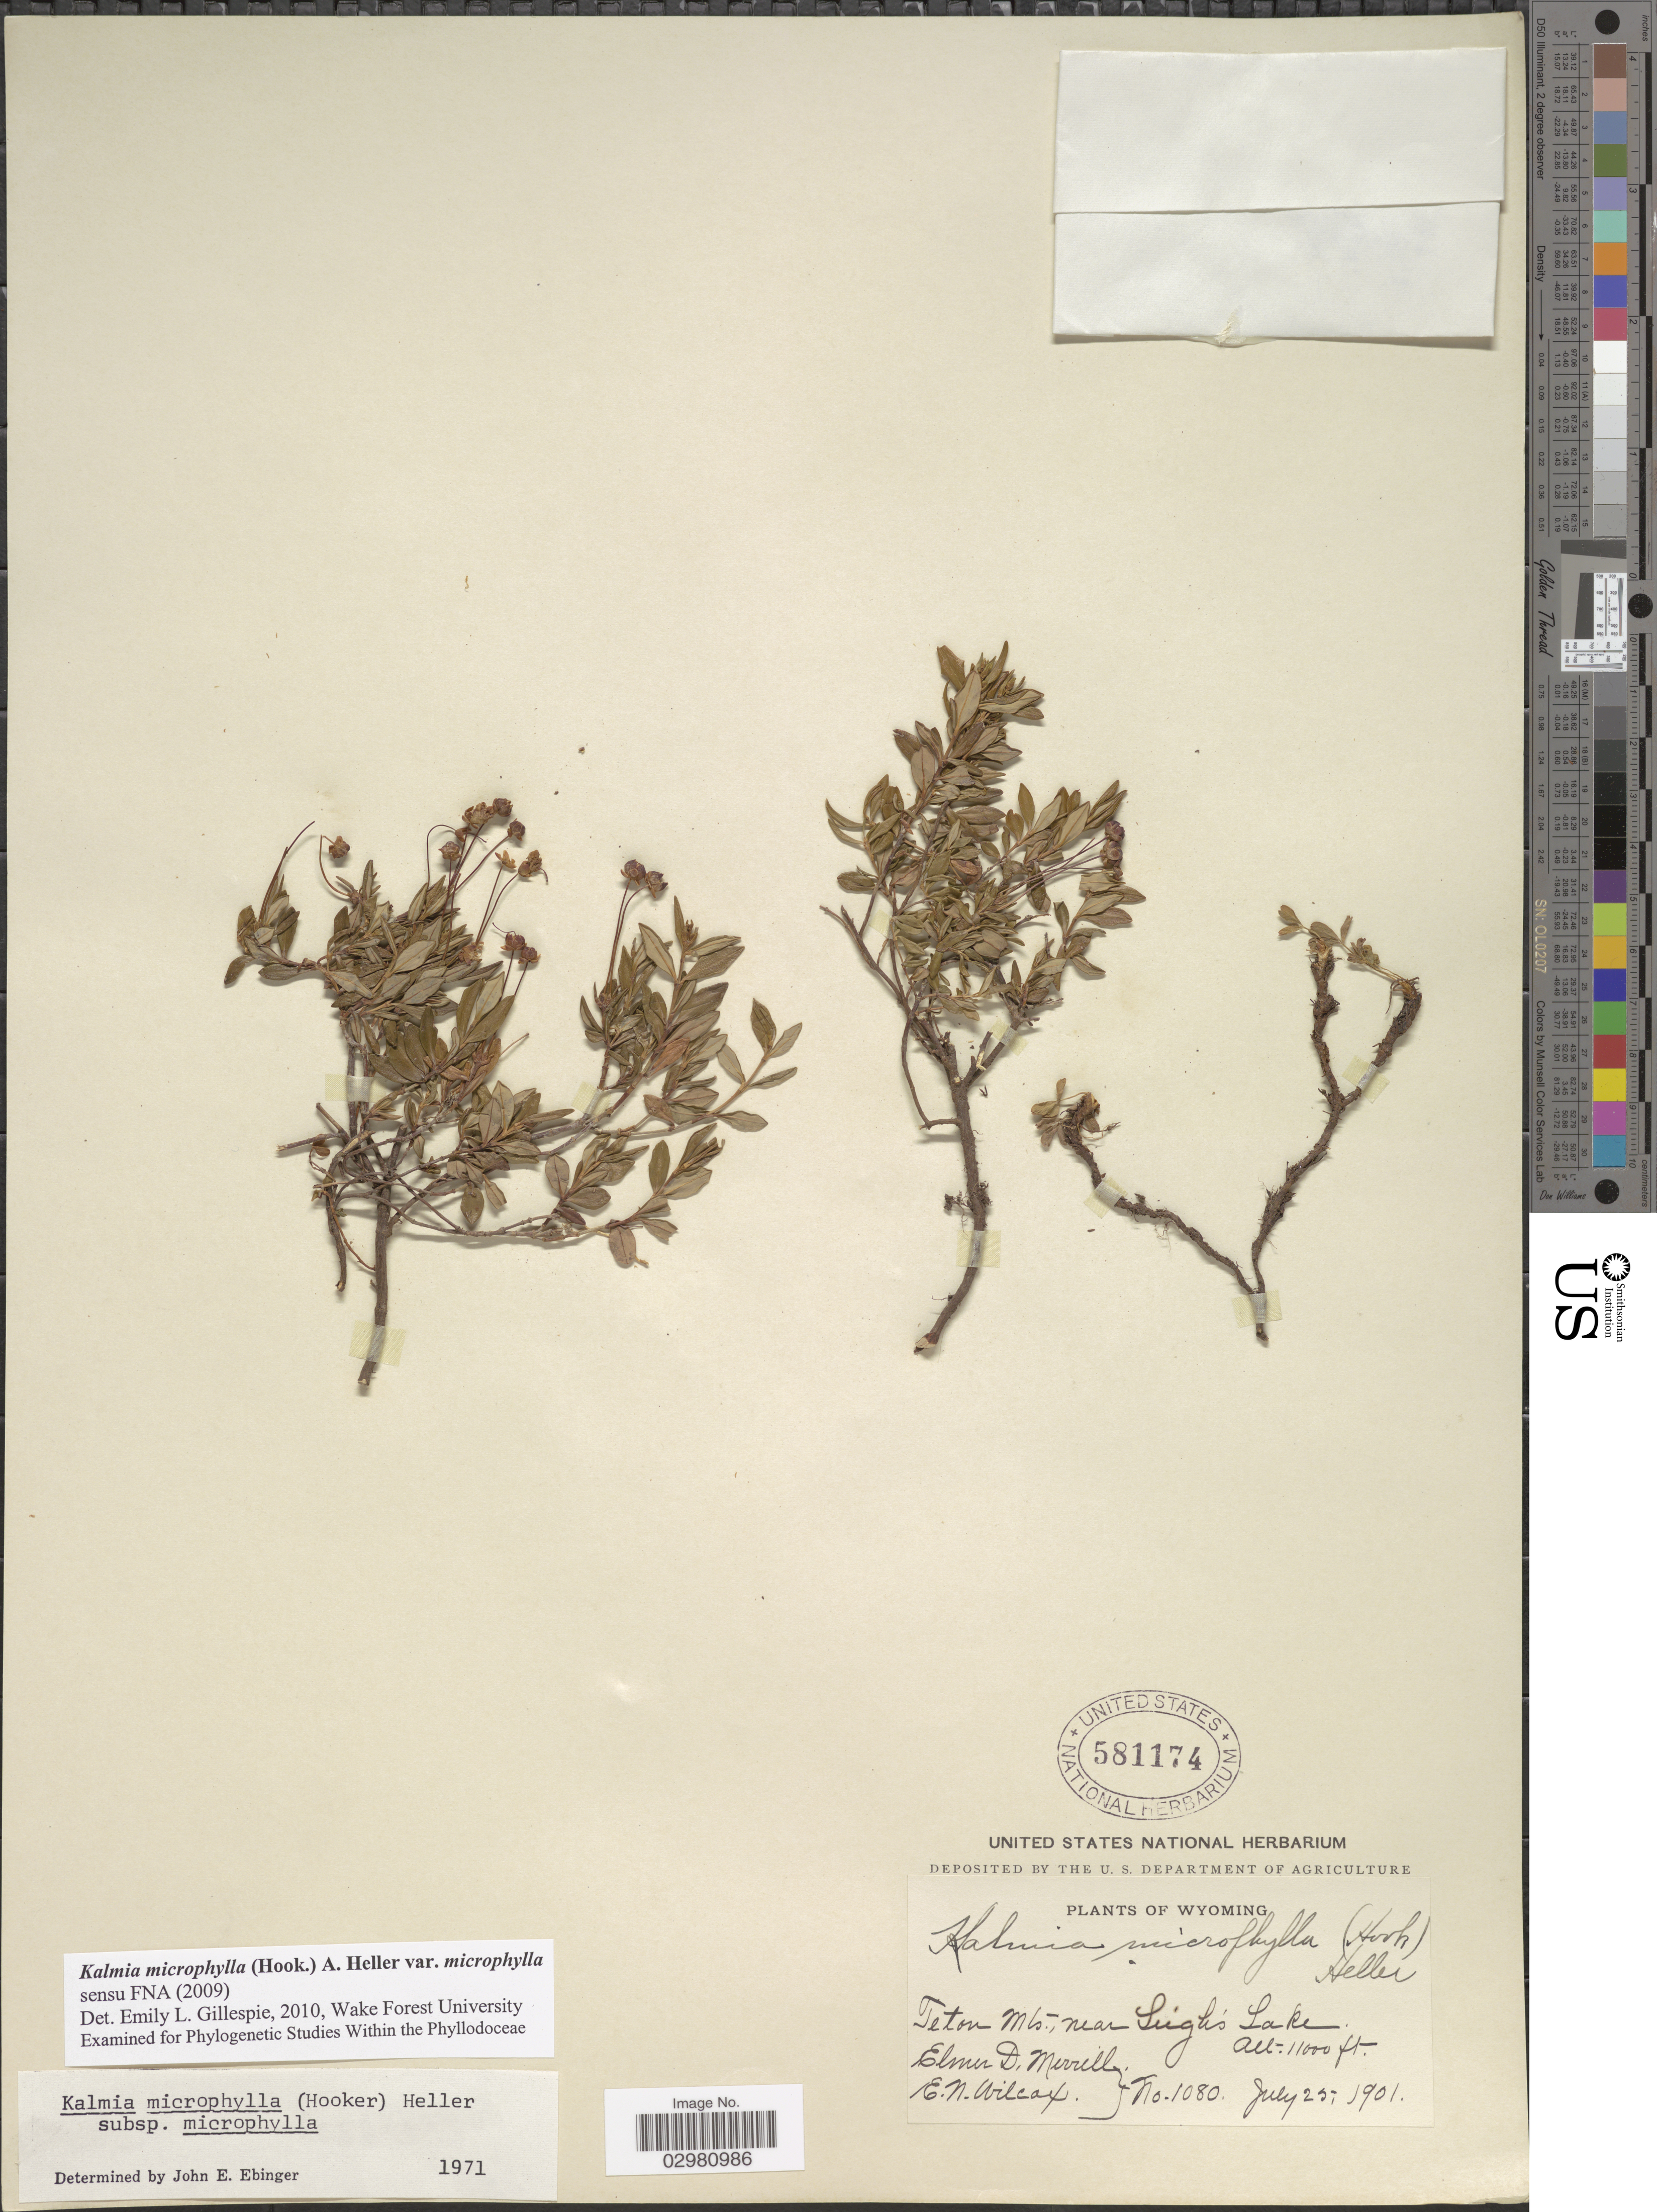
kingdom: Plantae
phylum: Tracheophyta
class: Magnoliopsida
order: Ericales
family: Ericaceae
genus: Kalmia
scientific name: Kalmia microphylla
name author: (Hook.) A. Heller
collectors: E. D. Merrill & E. Wilcox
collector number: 1080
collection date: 1901-07-25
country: United States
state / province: Wyoming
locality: Teton Mts., near Leigh's Lake.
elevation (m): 3353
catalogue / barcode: US 581174